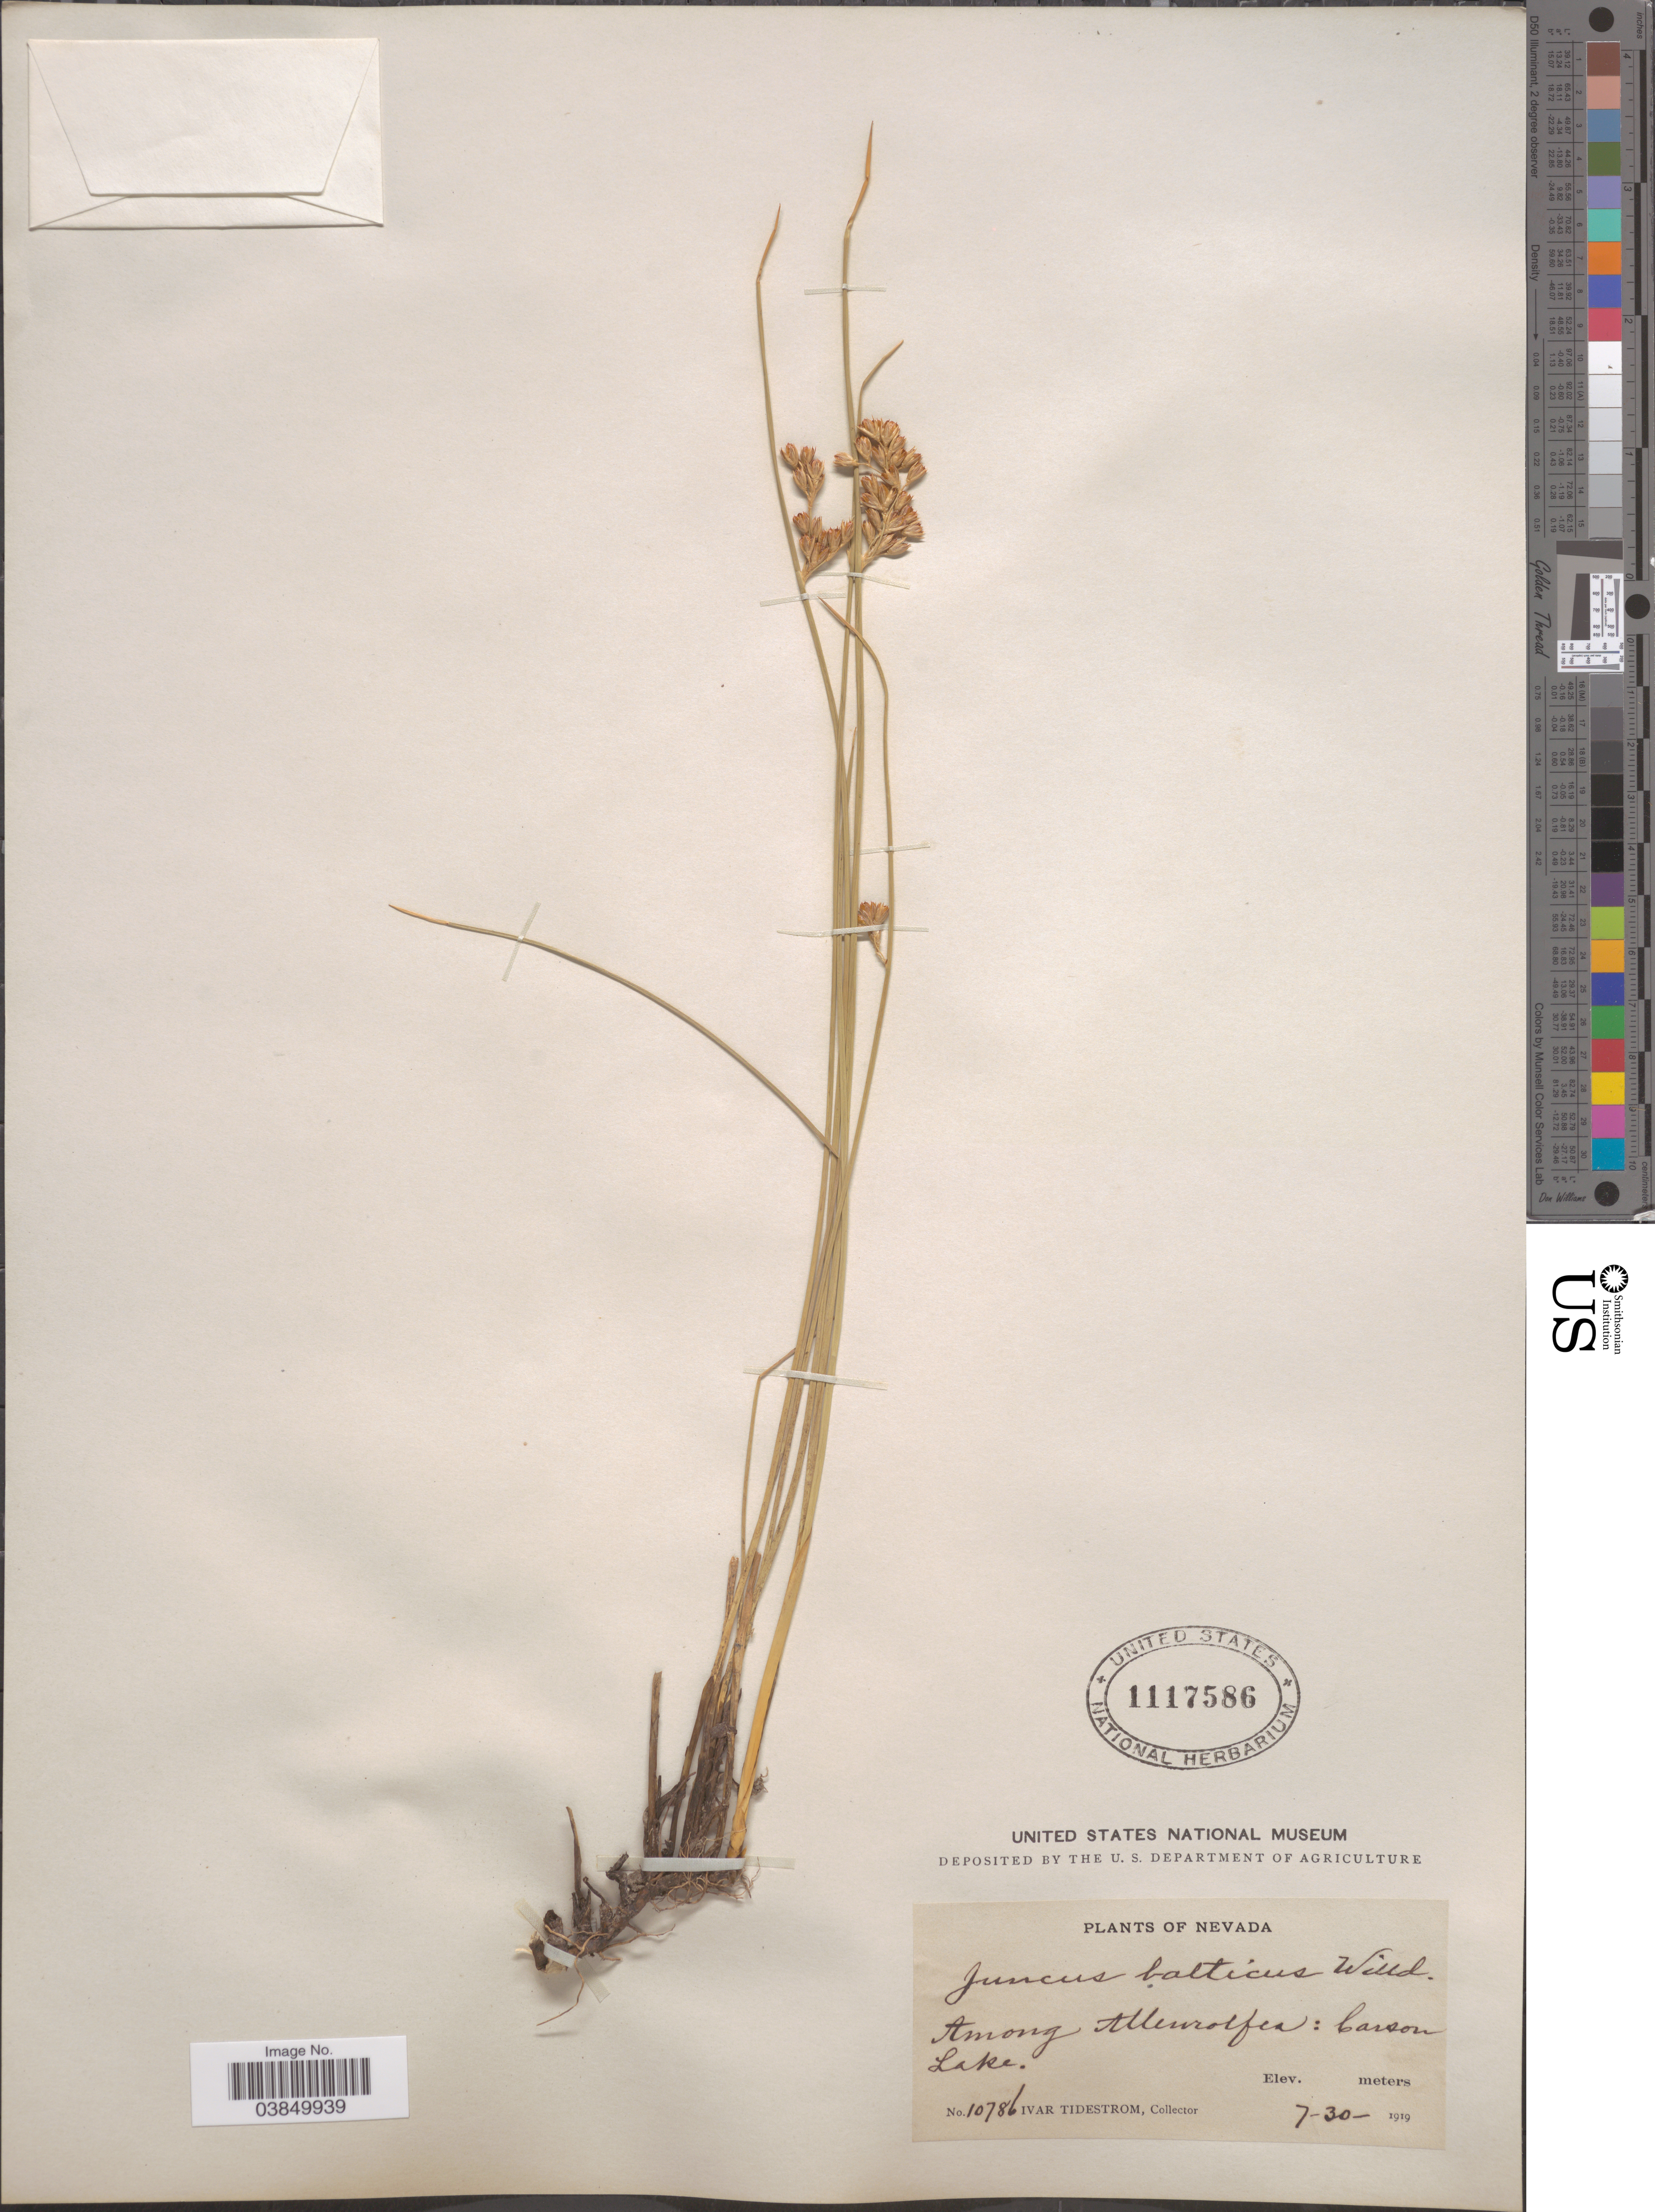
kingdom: Plantae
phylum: Tracheophyta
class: Liliopsida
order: Poales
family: Juncaceae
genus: Juncus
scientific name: Juncus balticus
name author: Willd.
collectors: I. F. Tidestrom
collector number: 10786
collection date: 1919-07-30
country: United States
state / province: Nevada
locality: Carson Lake.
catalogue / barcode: US 1117586